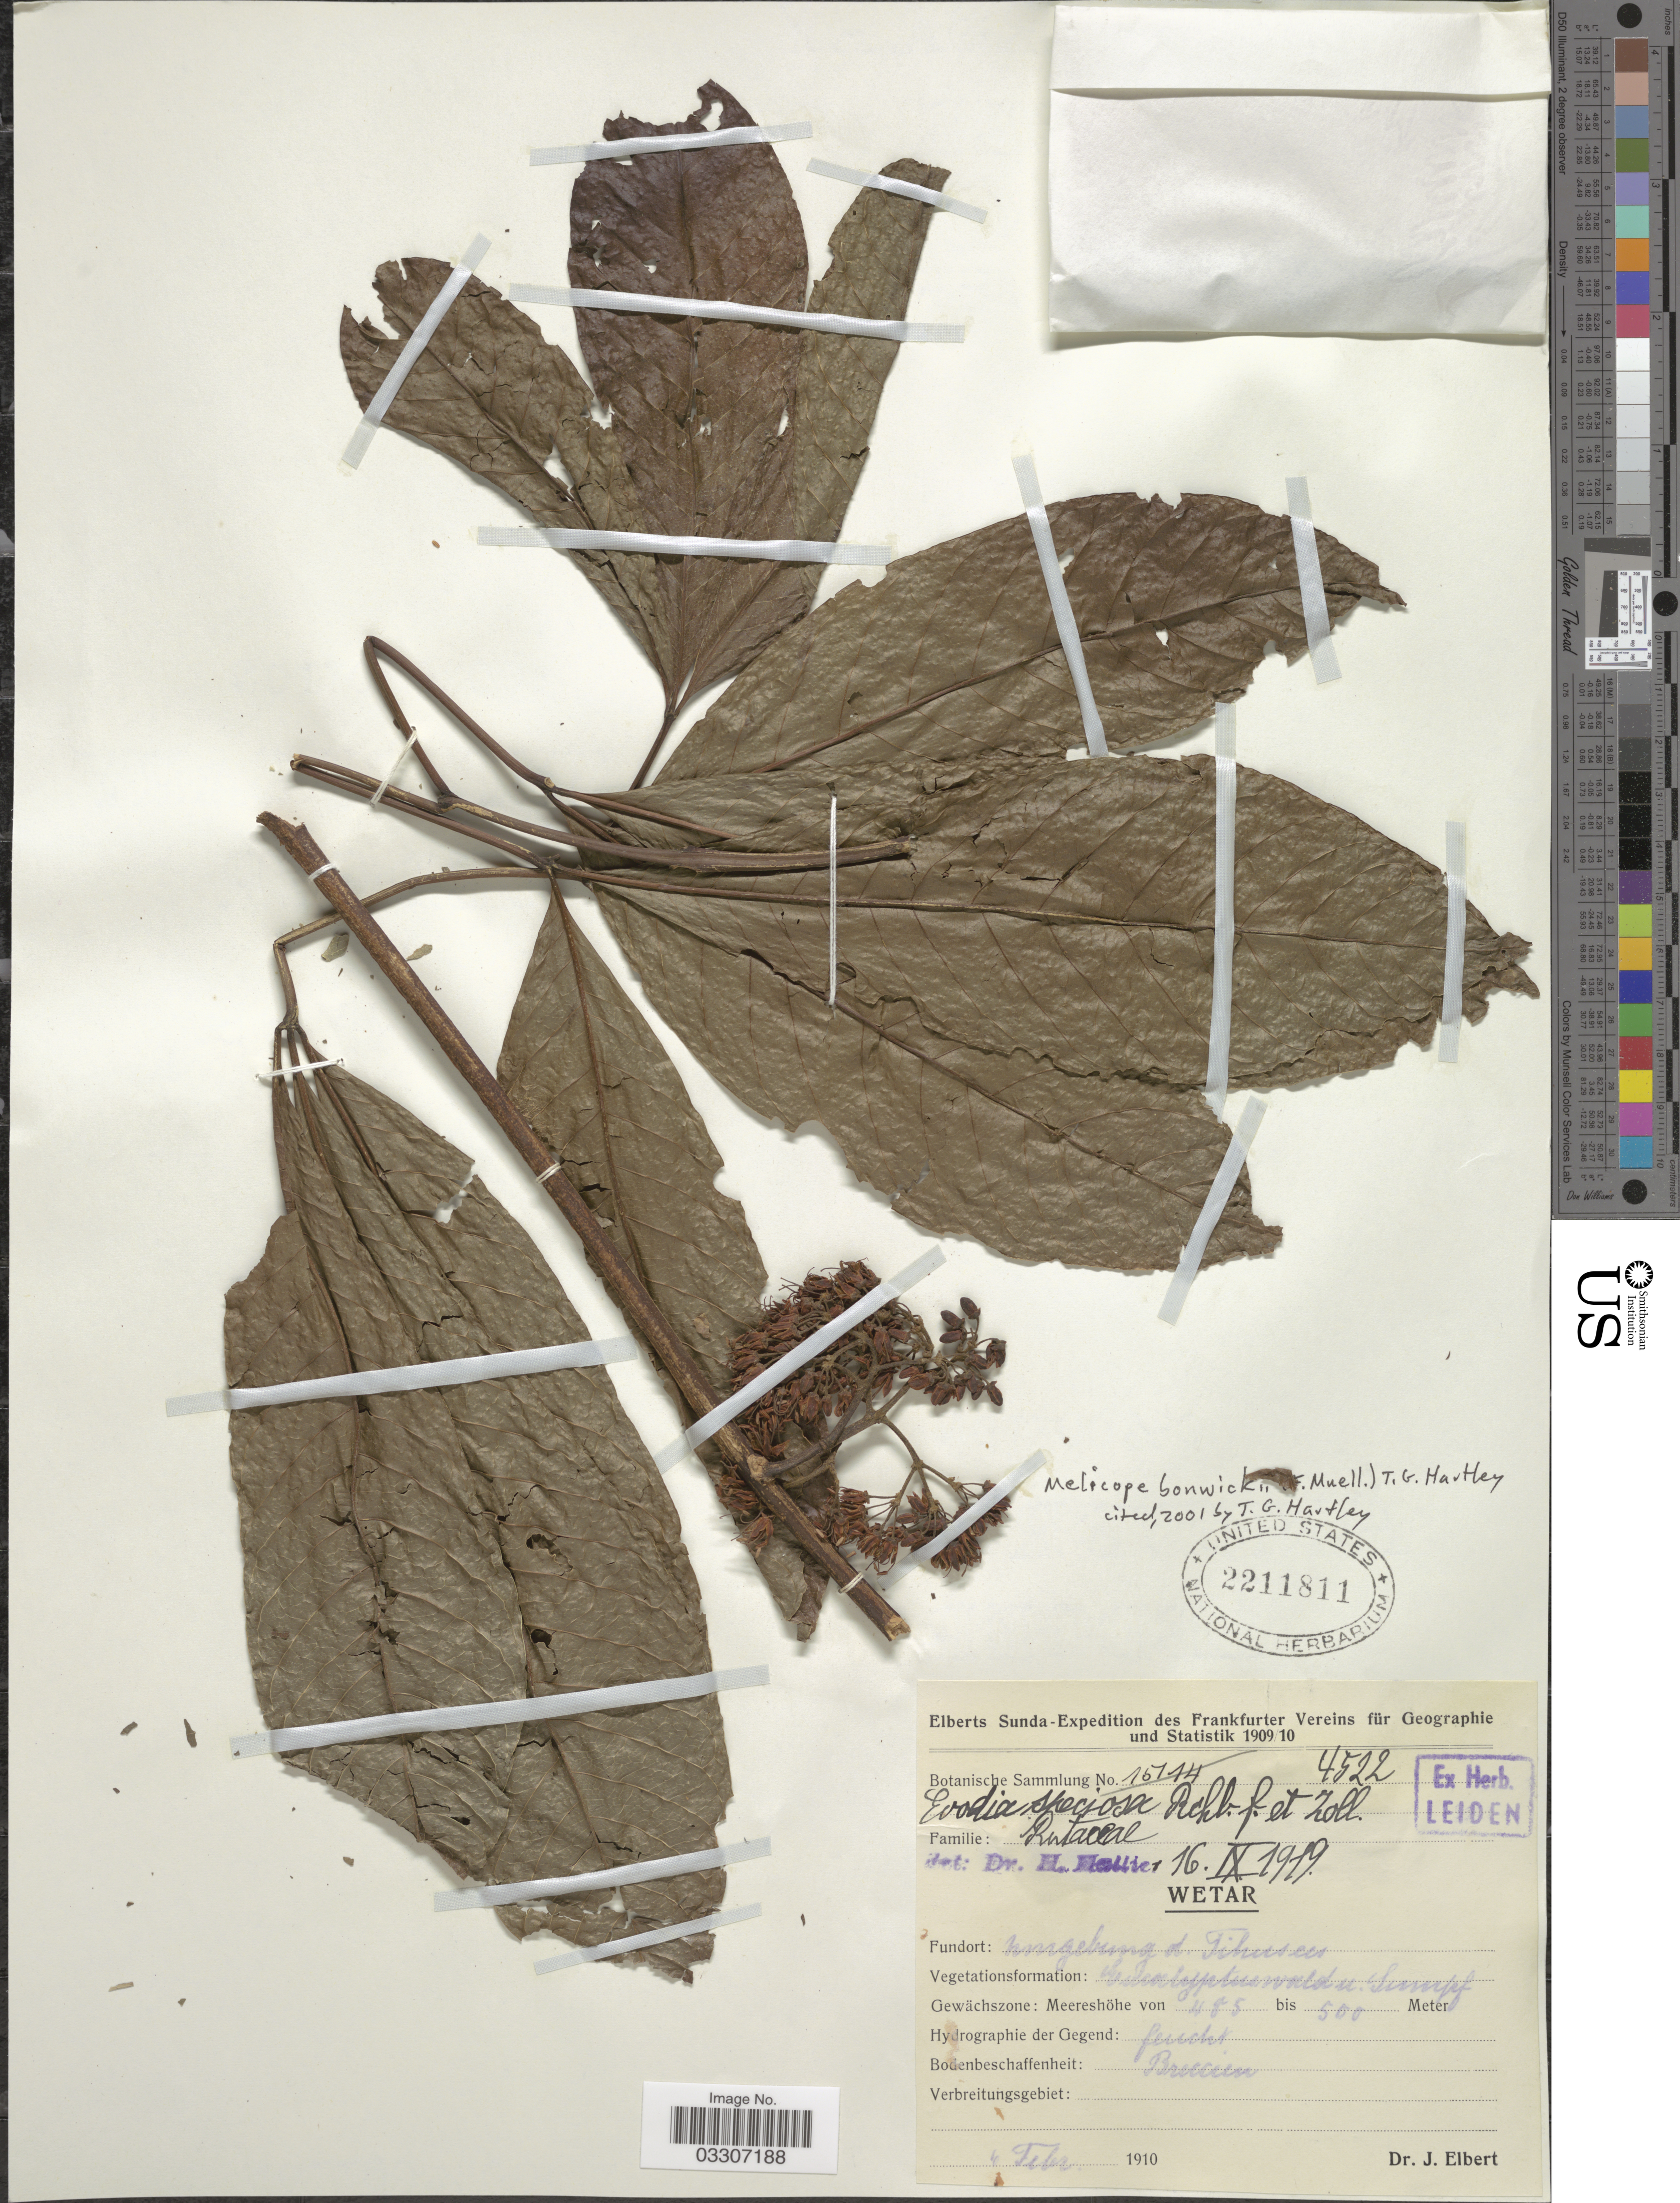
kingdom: Plantae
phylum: Tracheophyta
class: Magnoliopsida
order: Sapindales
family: Rutaceae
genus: Melicope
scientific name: Melicope bonwickii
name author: (F. Muell.) T.G. Hartley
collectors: J. Elbert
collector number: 4522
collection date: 1910-02-04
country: Indonesia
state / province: Maluku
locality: Wetar. Umgebung d. Tihusen, Eidenlyptus wald u Sumpf.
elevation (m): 485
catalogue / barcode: US 2211811